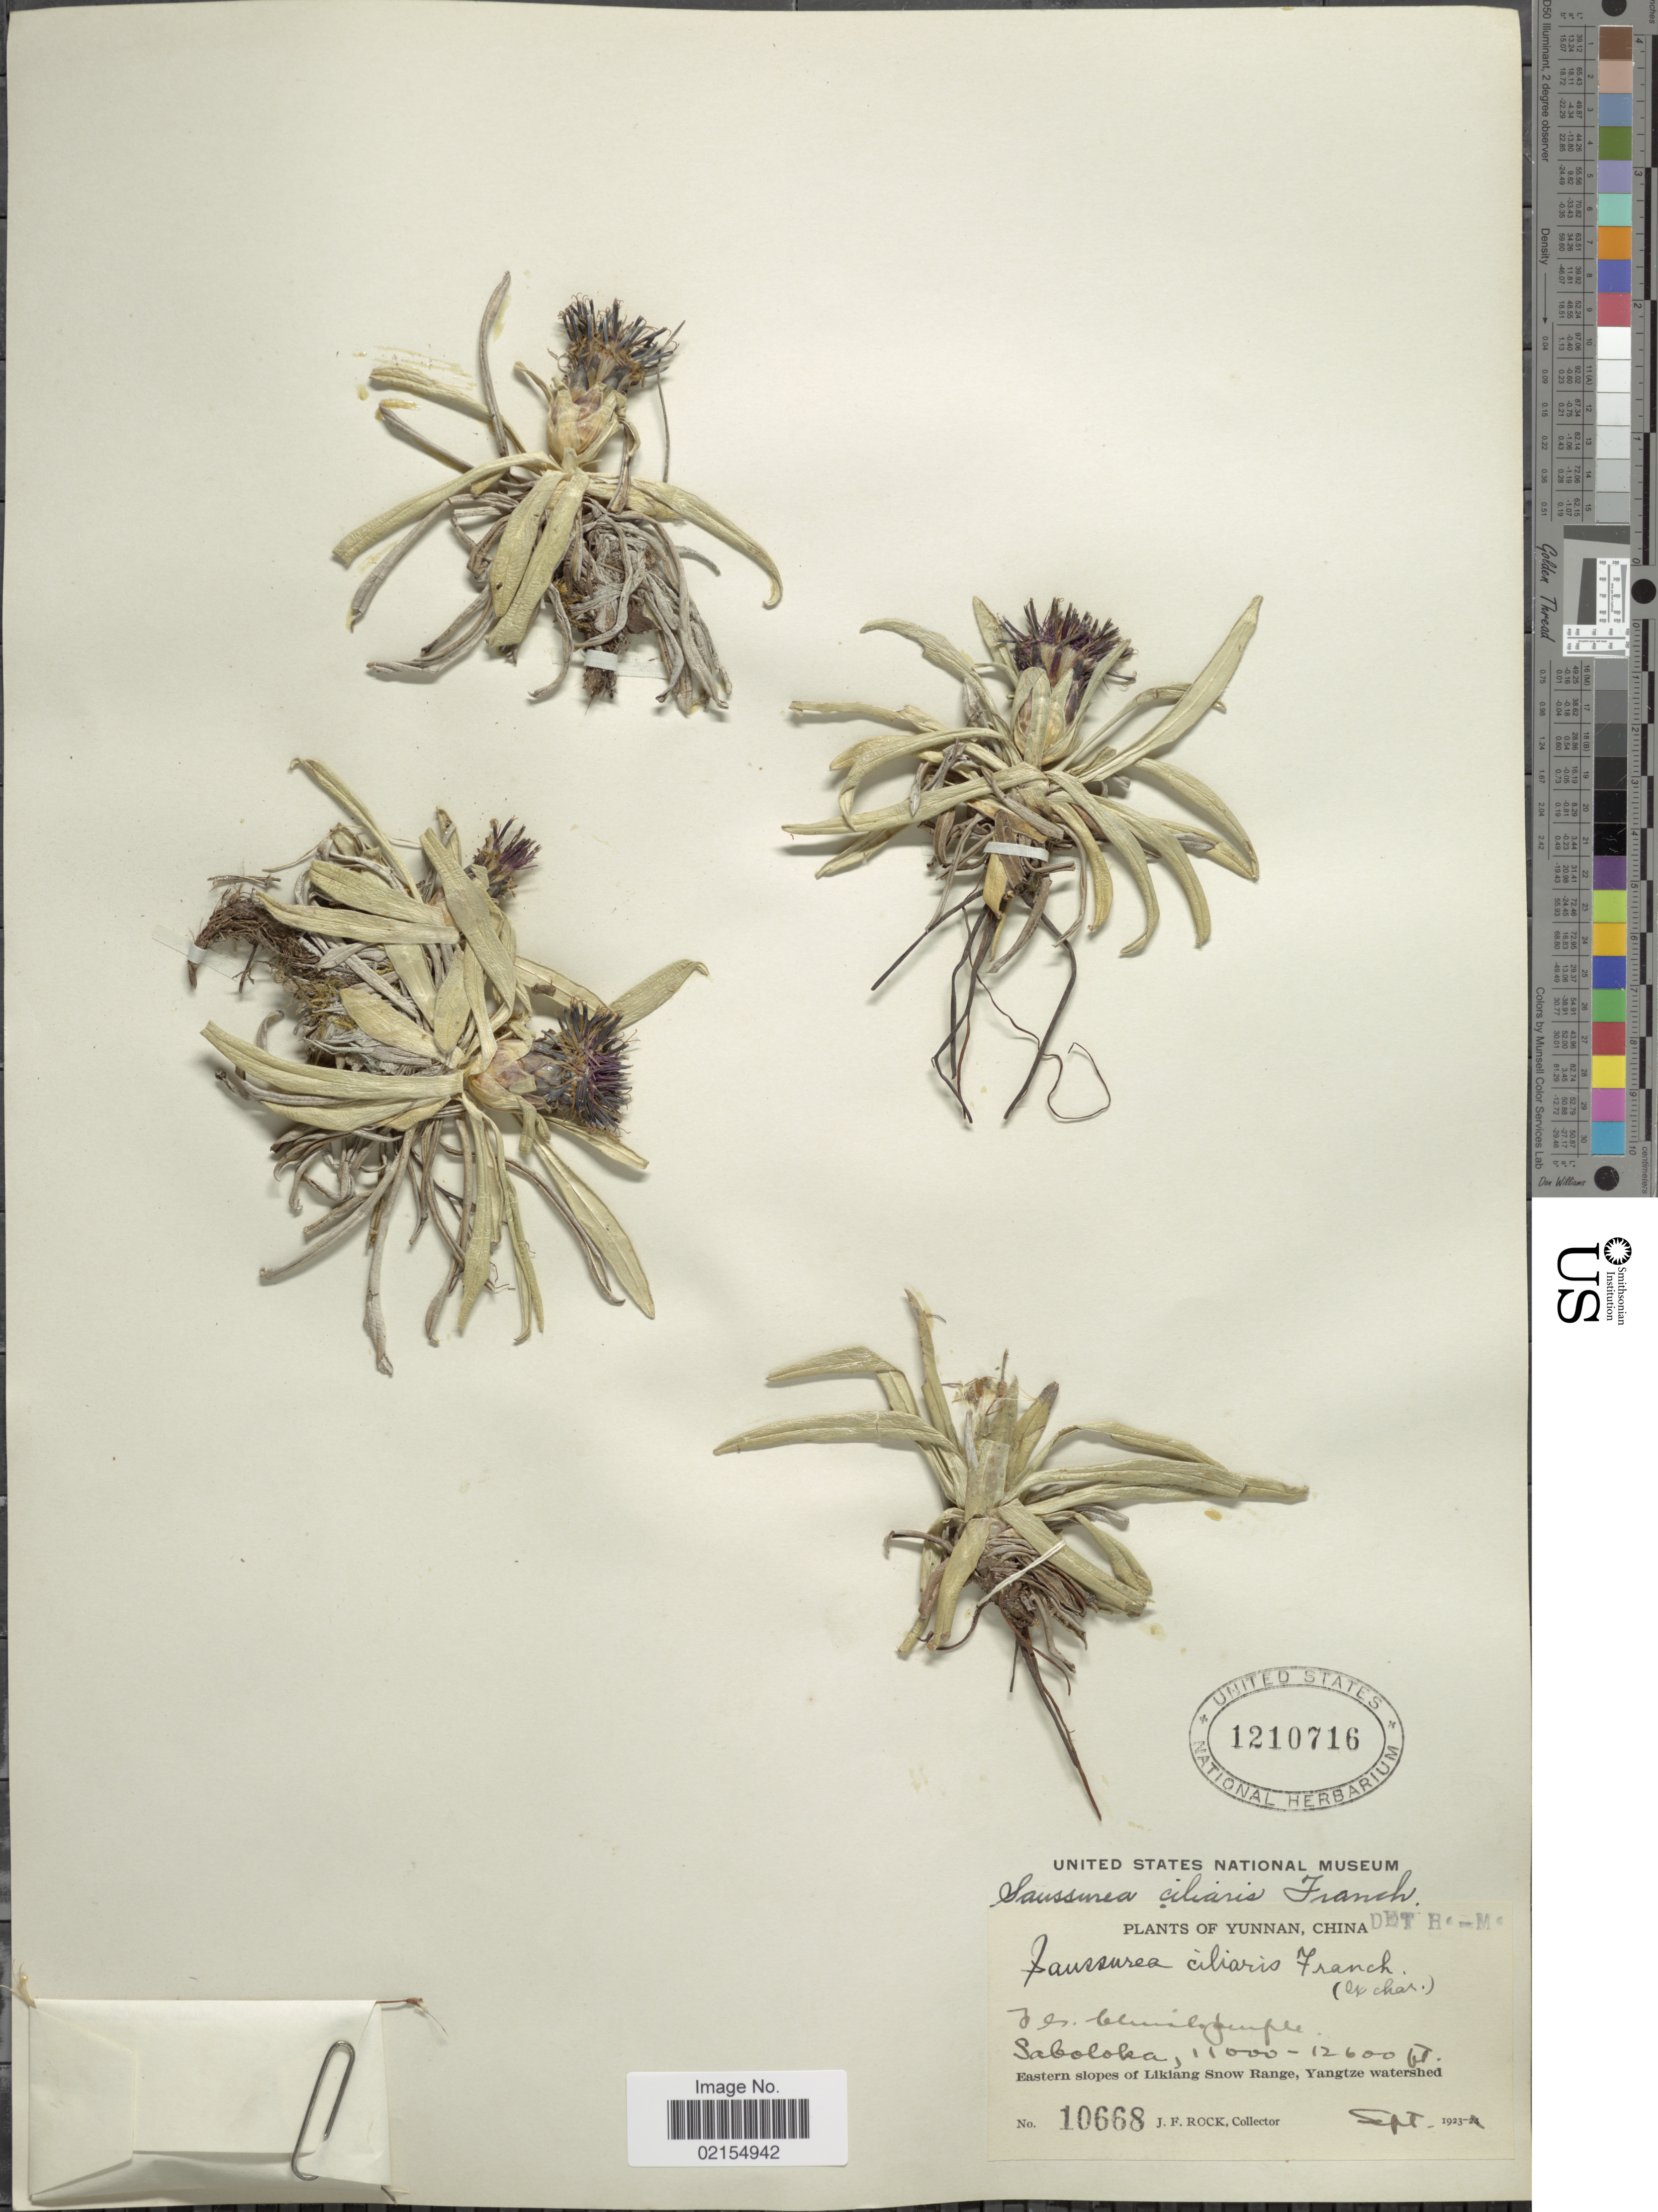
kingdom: Plantae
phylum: Tracheophyta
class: Magnoliopsida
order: Asterales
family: Asteraceae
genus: Saussurea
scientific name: Saussurea ciliaris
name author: Franch.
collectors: J. Rock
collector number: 10668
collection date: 1923-09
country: China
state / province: Yunnan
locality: Yunnan, China, Saboloka, Eastern slopes of Likiang Snow Range, Yangtze watershed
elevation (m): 3353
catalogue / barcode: US 1210716